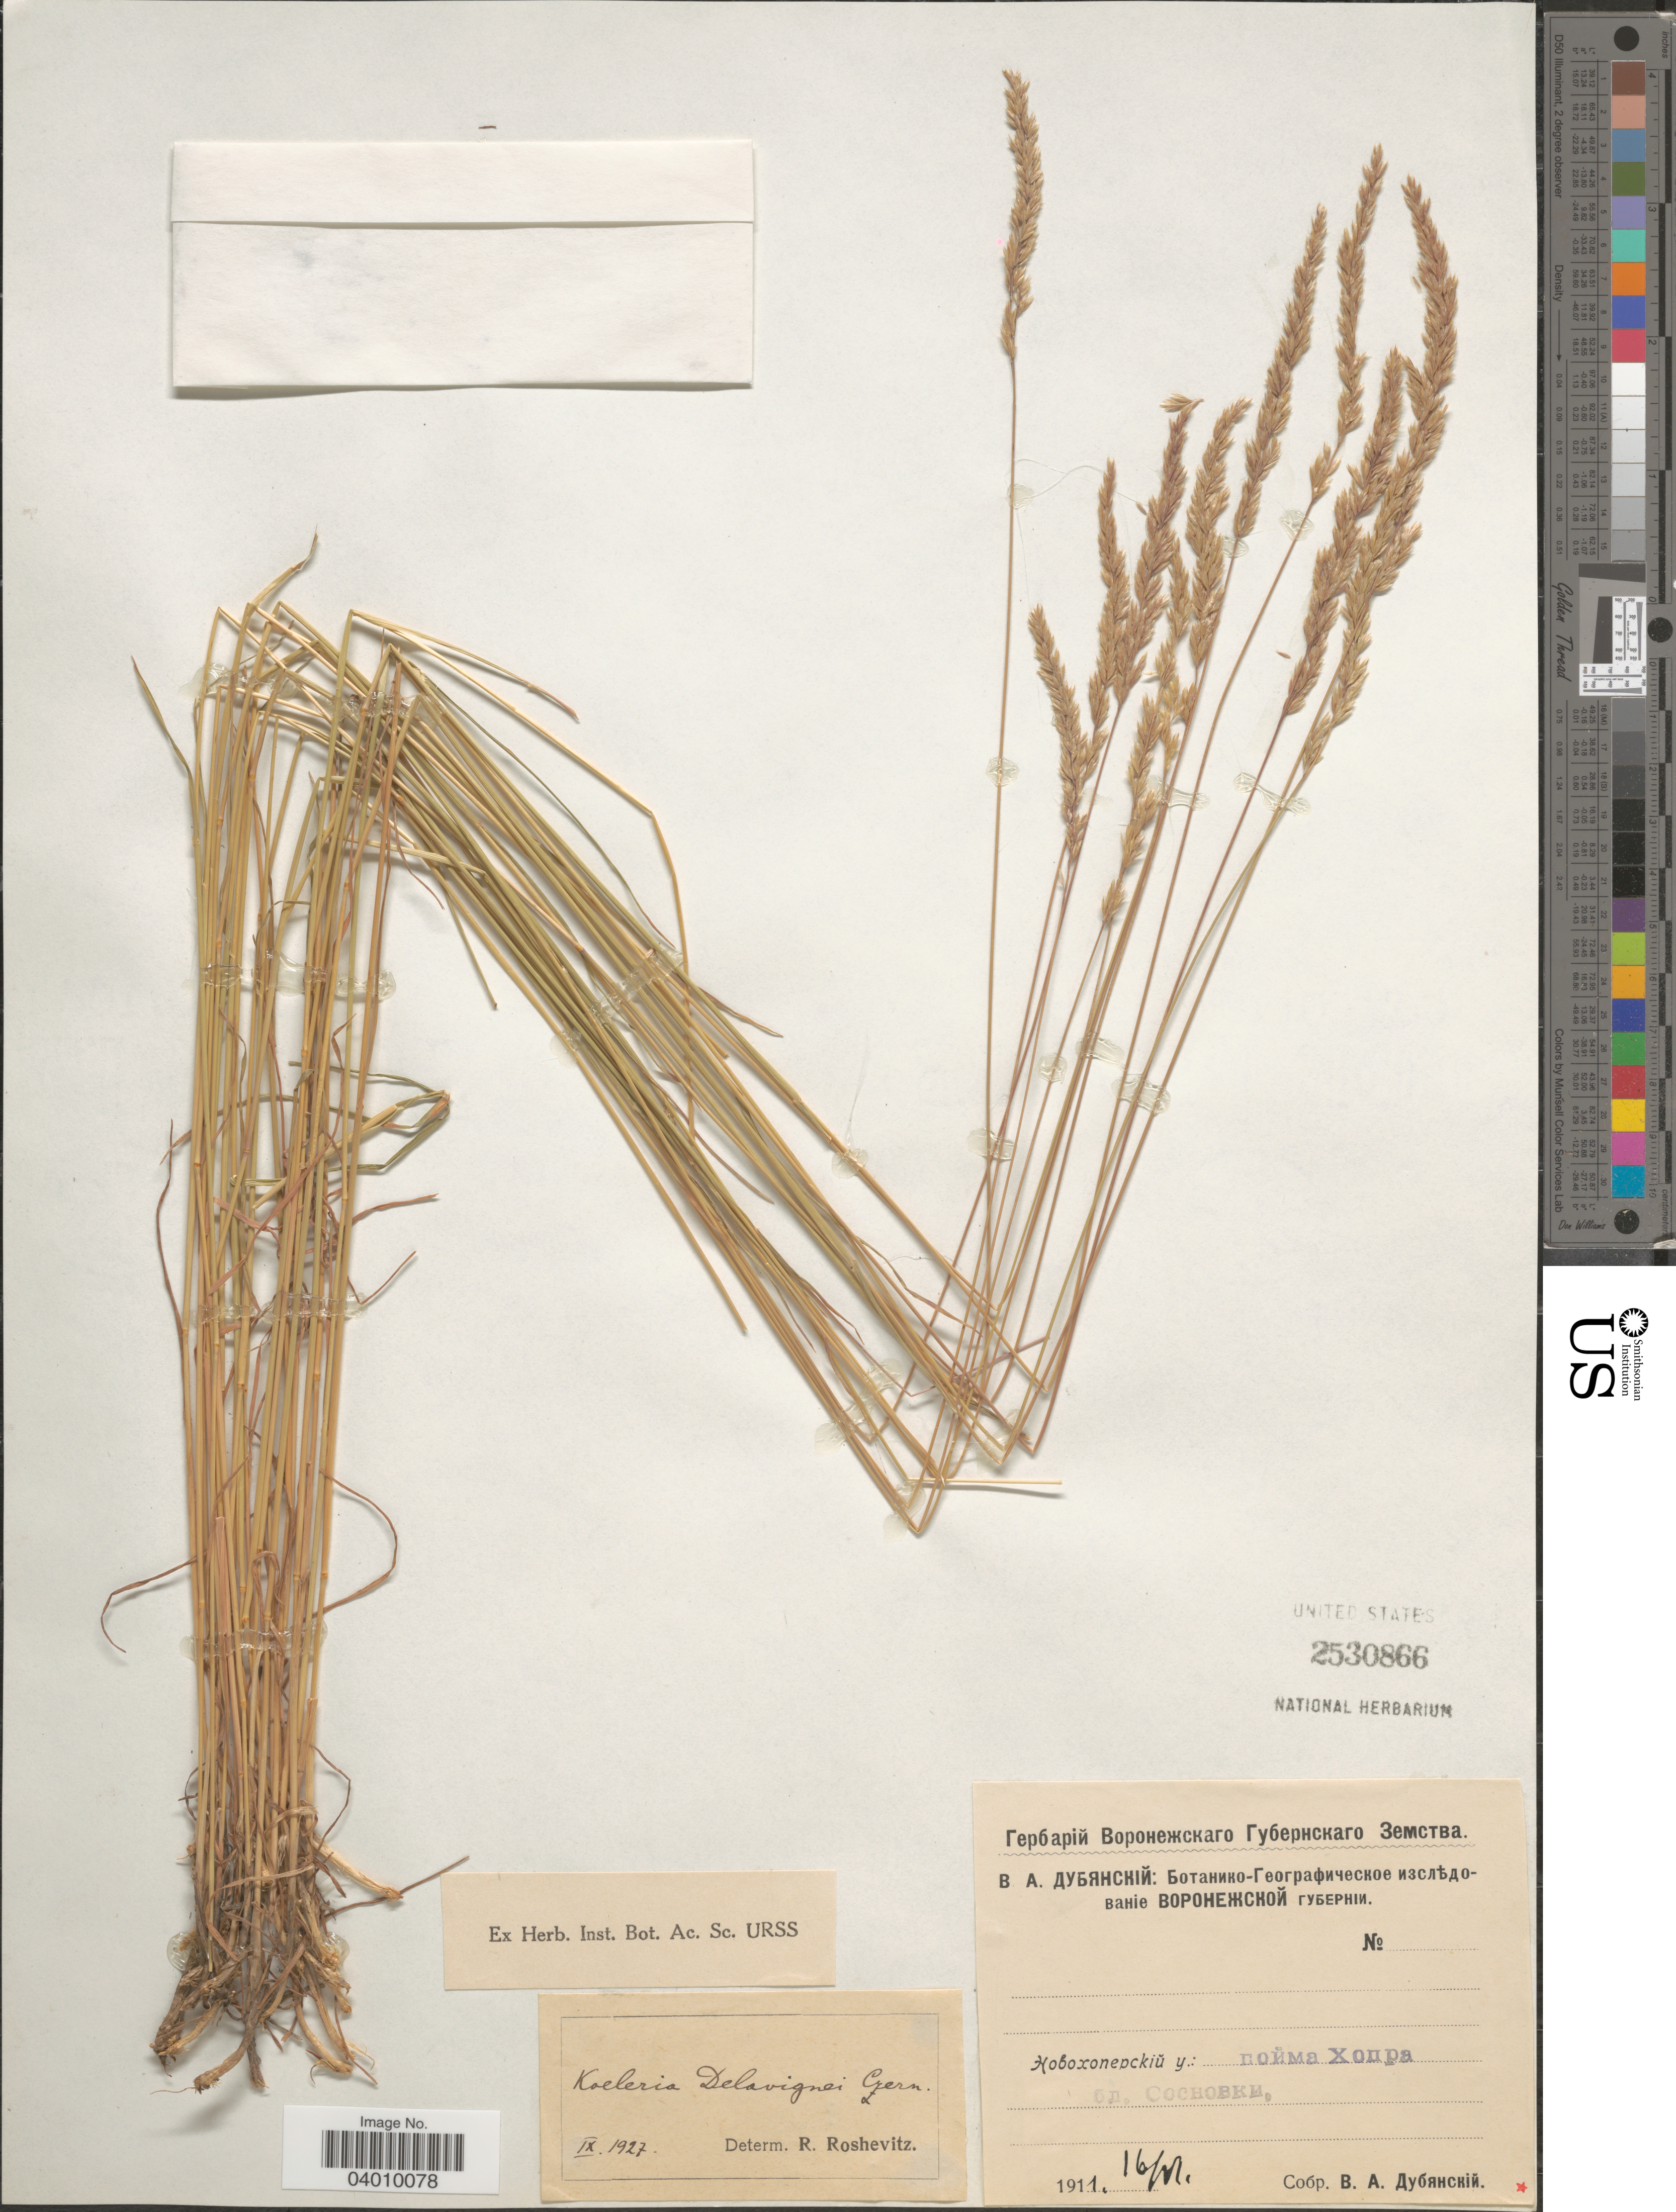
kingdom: Plantae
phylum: Tracheophyta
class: Liliopsida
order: Poales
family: Poaceae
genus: Koeleria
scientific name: Koeleria delavignei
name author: Czern. ex Domin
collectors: V. Dubyanskiy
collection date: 1911-06-16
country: Russian Federation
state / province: Saratov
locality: Khoper river, near Sosnovka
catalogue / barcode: US 2530866